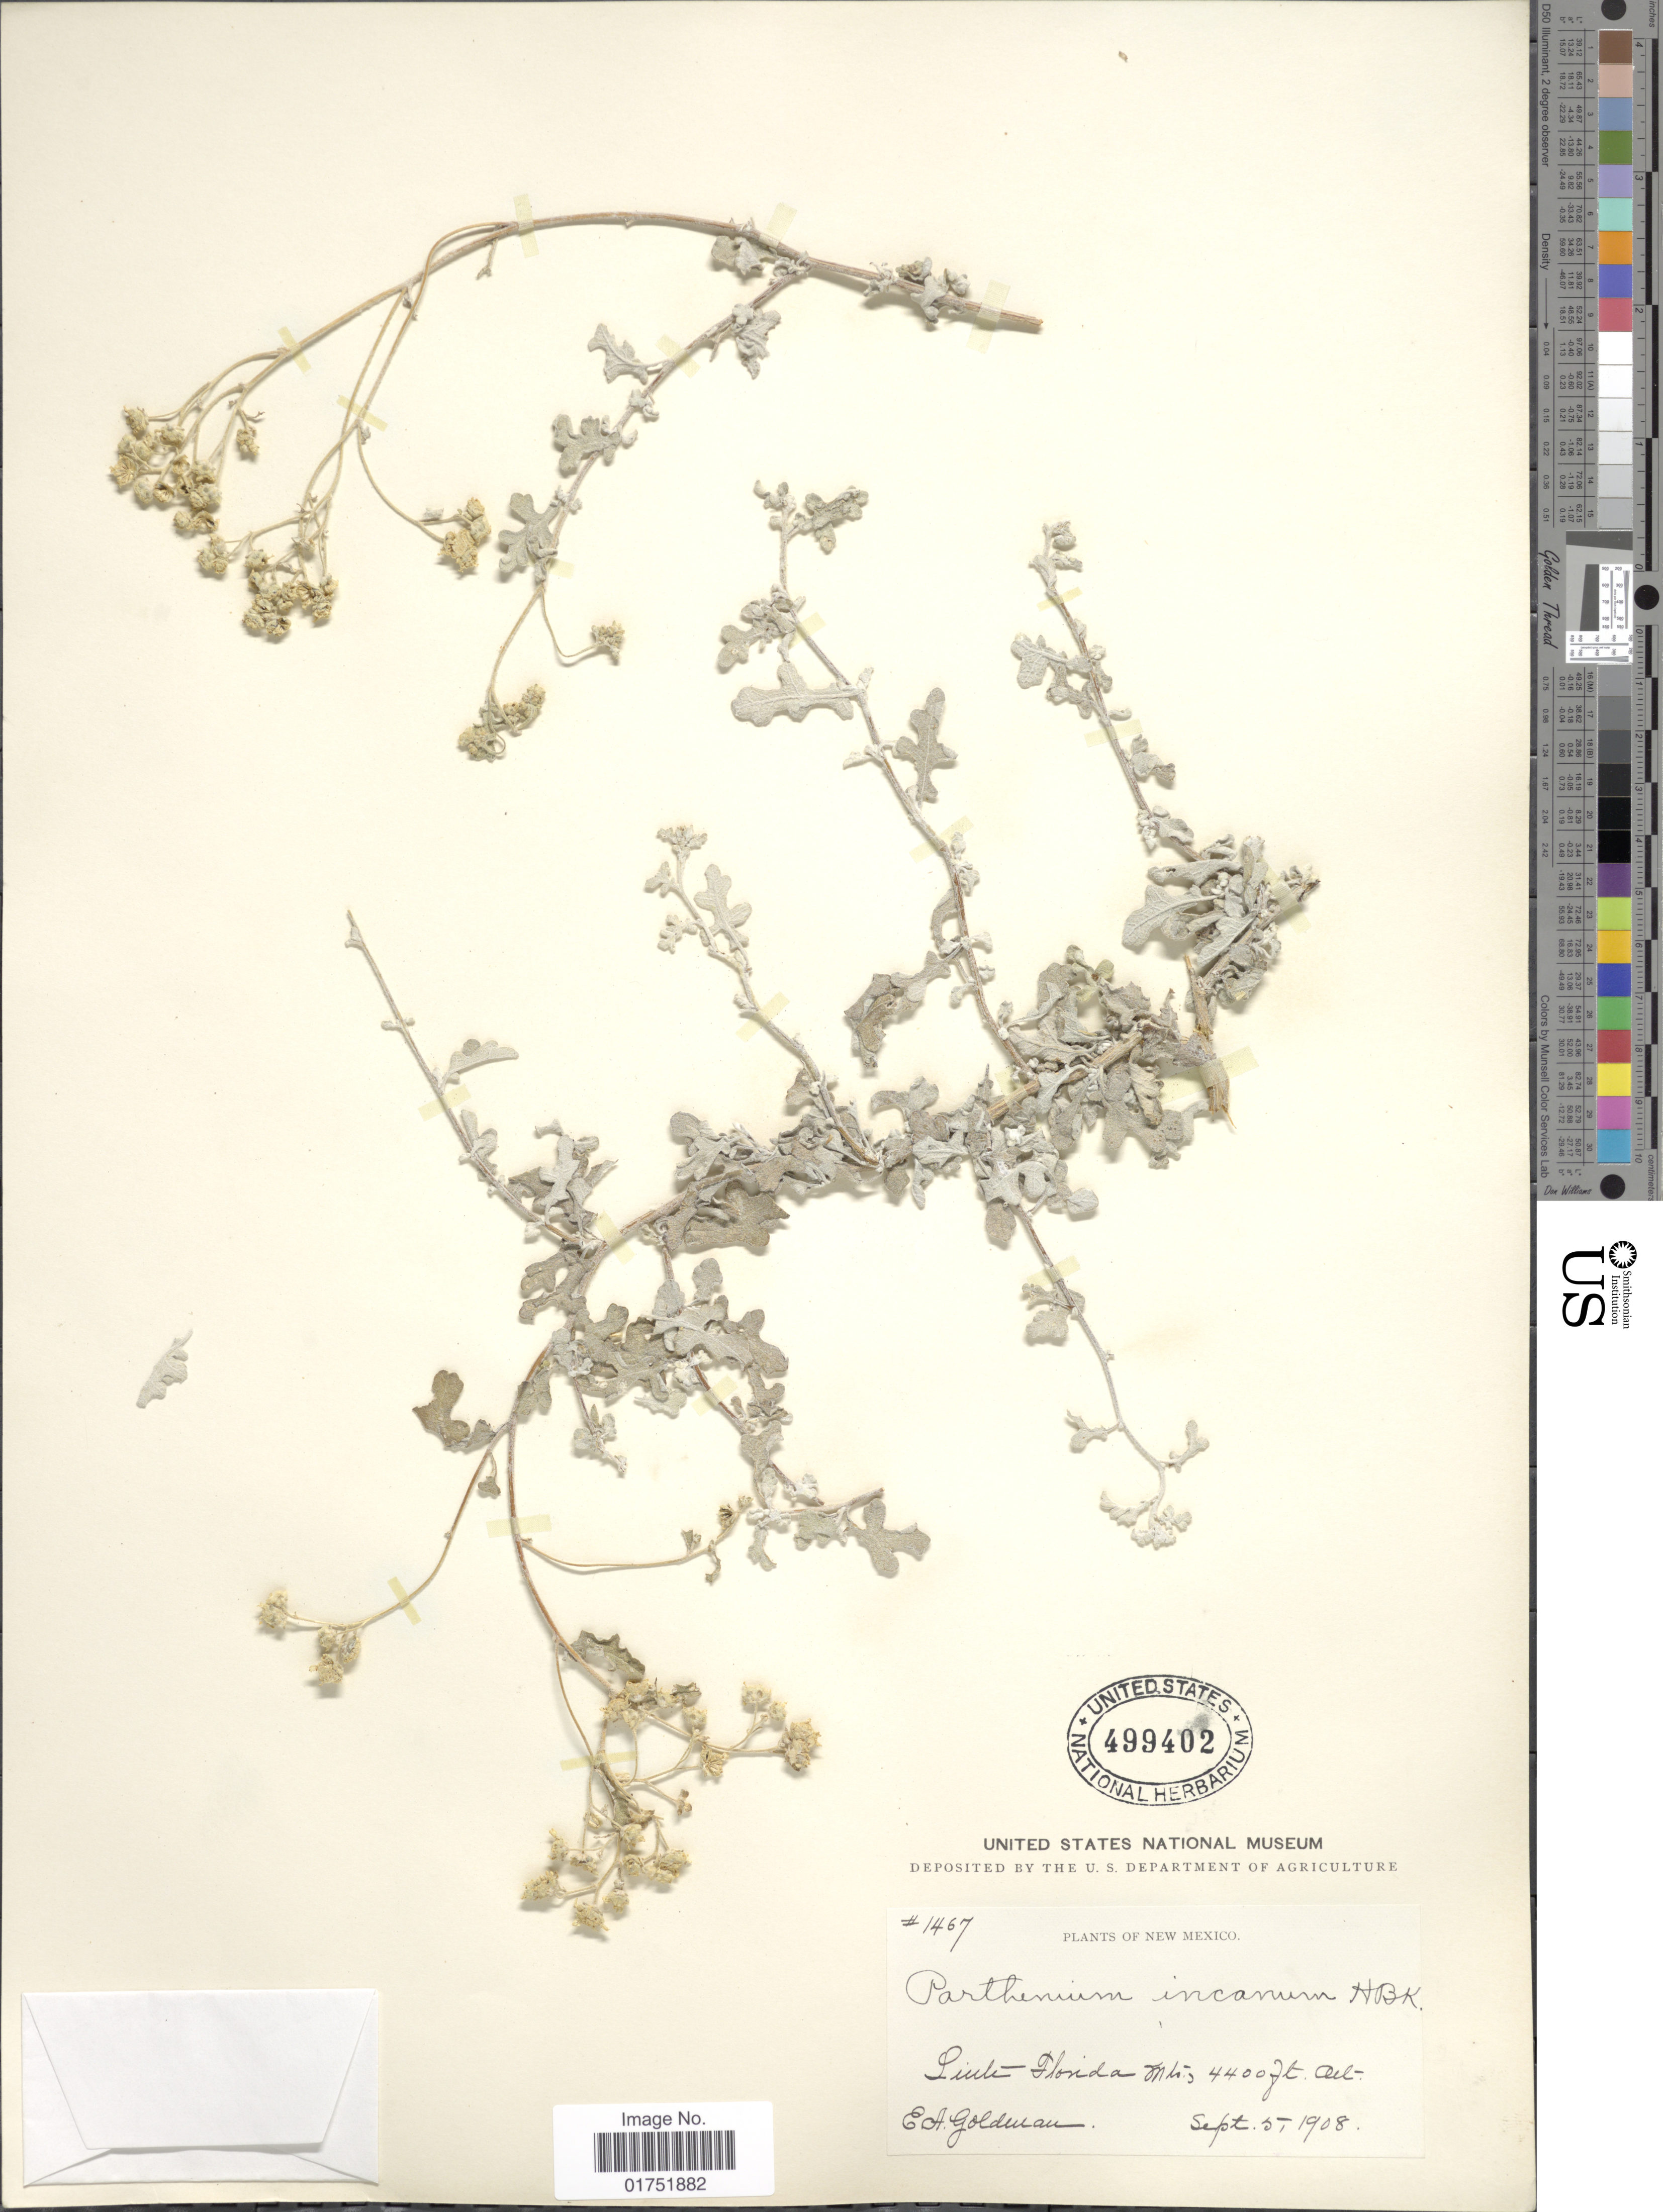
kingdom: Plantae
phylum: Tracheophyta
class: Magnoliopsida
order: Asterales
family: Asteraceae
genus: Parthenium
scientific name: Parthenium incanum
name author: Kunth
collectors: E. A. Goldman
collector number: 1467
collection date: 1908-09-05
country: United States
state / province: New Mexico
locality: Little Florida Mts.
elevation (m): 1341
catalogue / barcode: US 499402